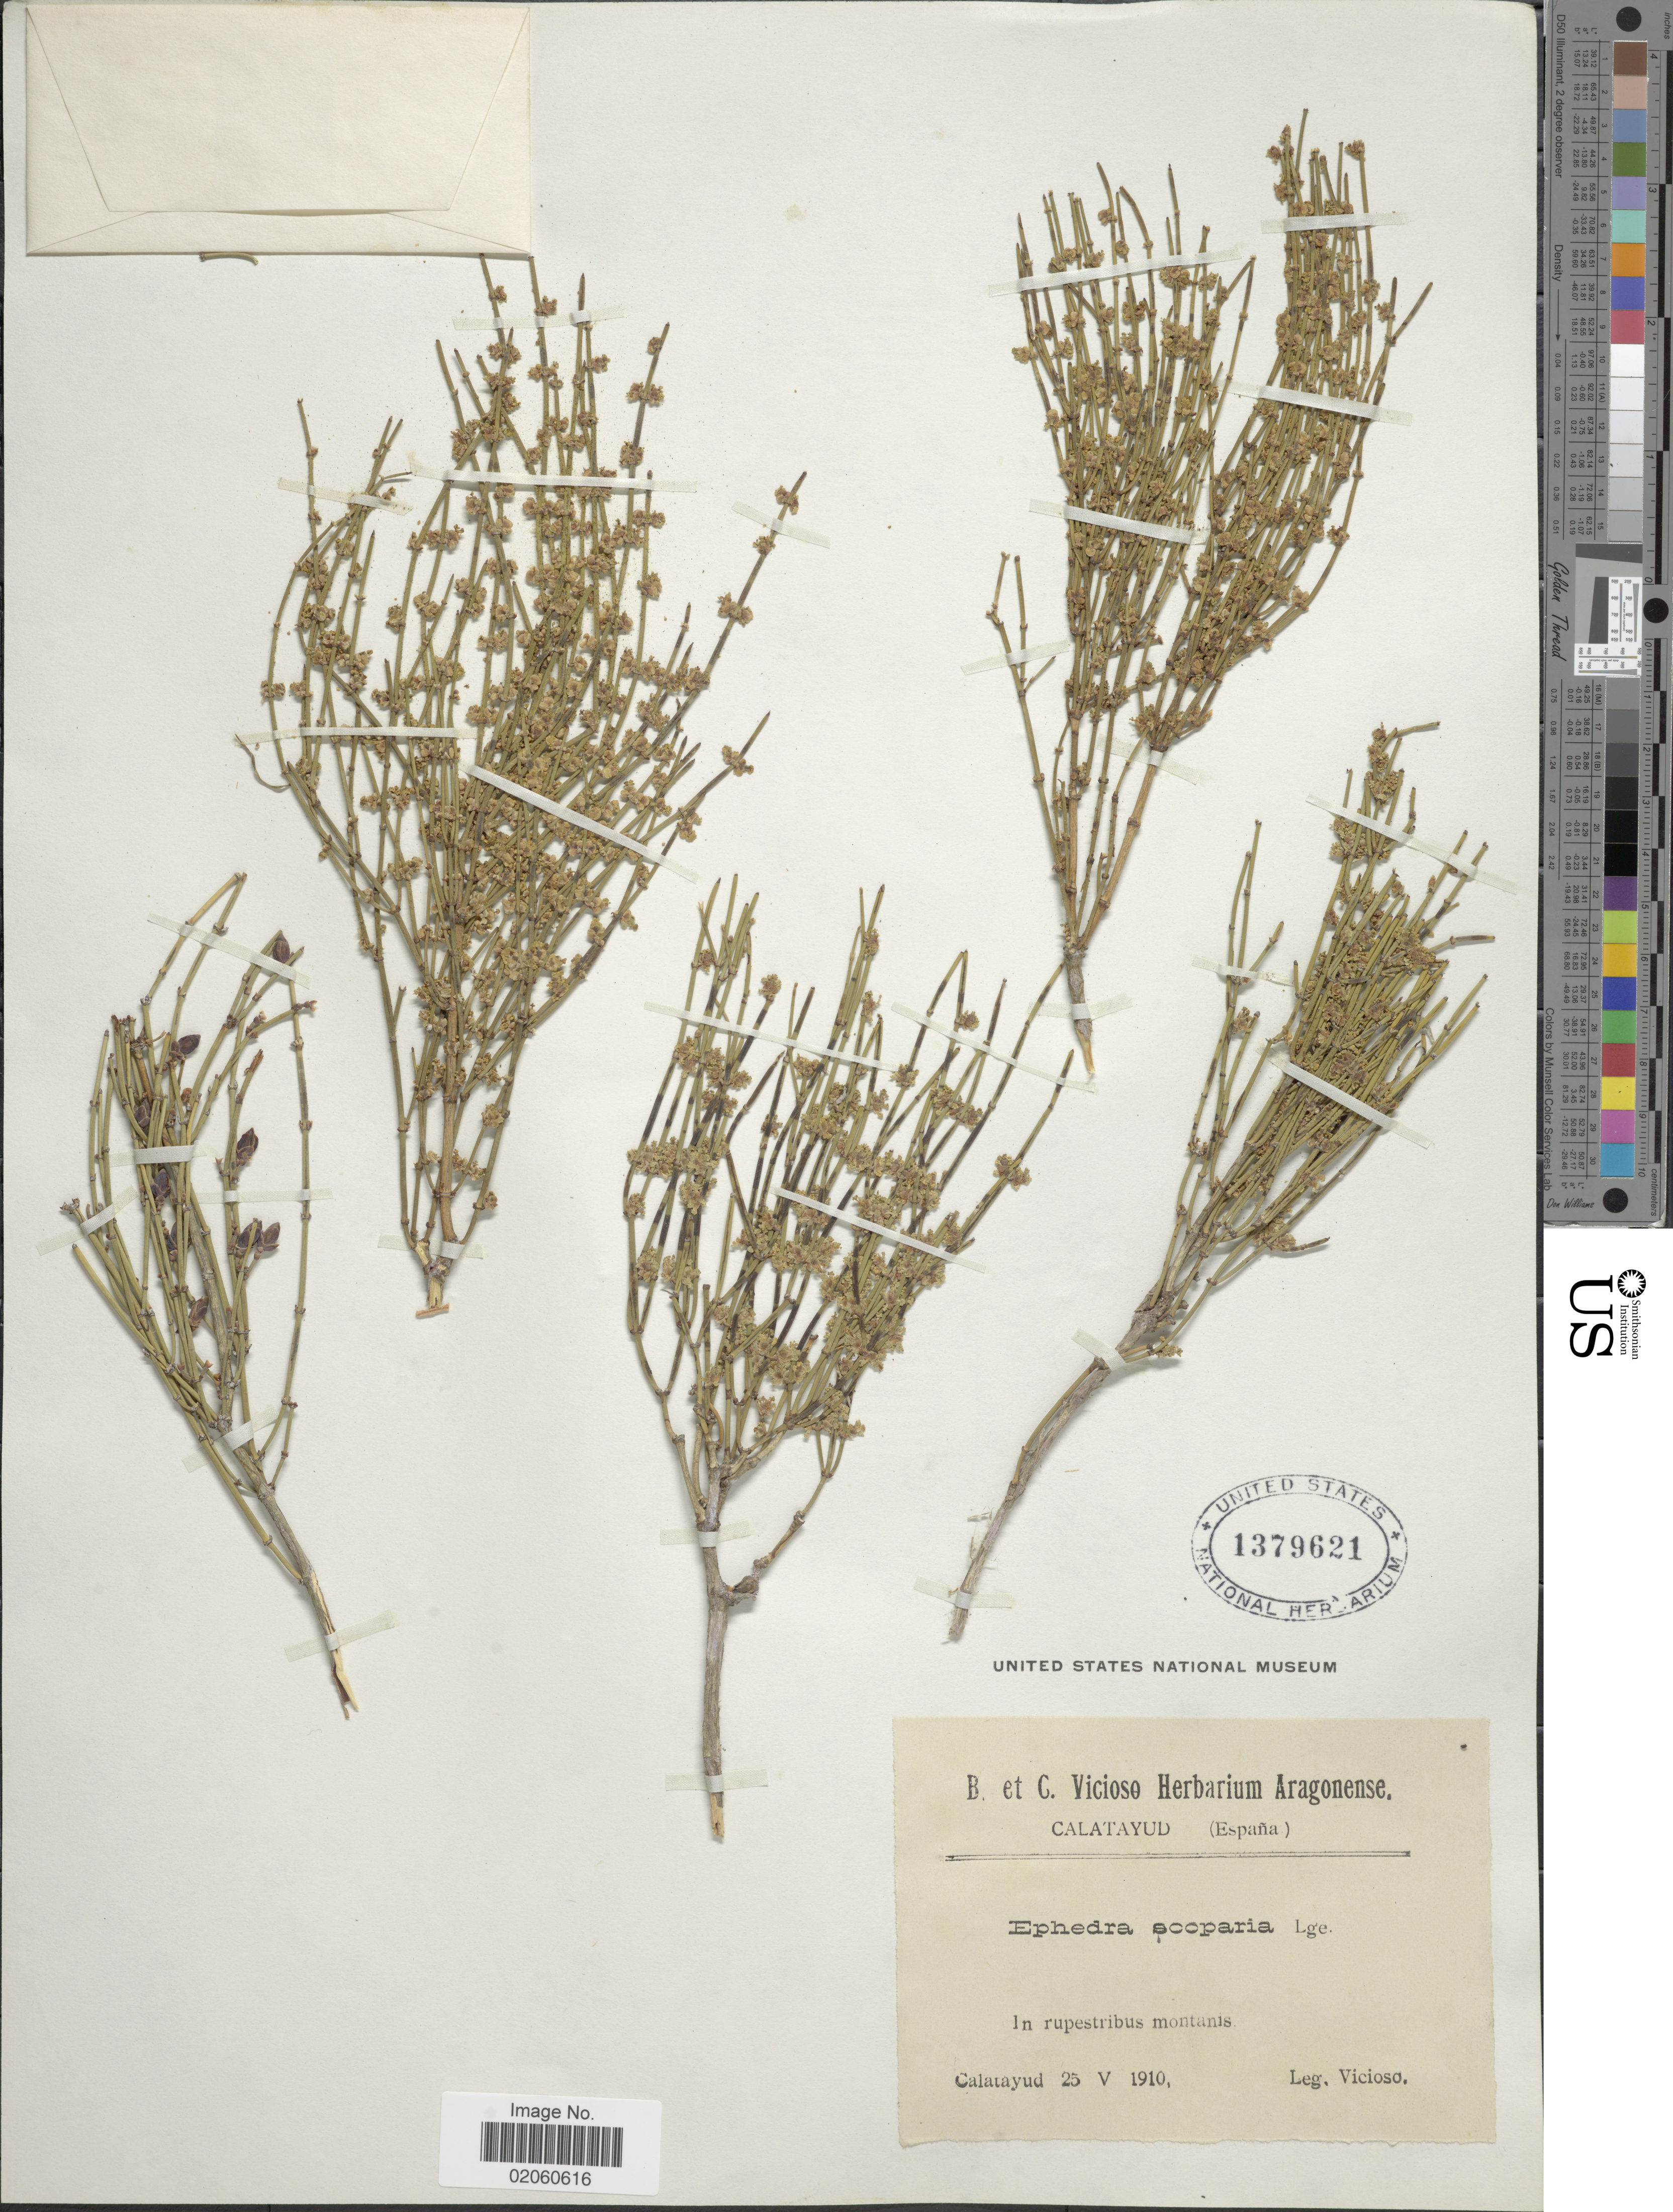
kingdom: Plantae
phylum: Tracheophyta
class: Gnetopsida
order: Ephedrales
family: Ephedraceae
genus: Ephedra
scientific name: Ephedra scoparia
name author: Lange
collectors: Vicioso, B. & C. Vicioso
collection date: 1910-05-25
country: Spain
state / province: Aragón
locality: Calatayud (Espana), in rupestribus montanis.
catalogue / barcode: US 1379621